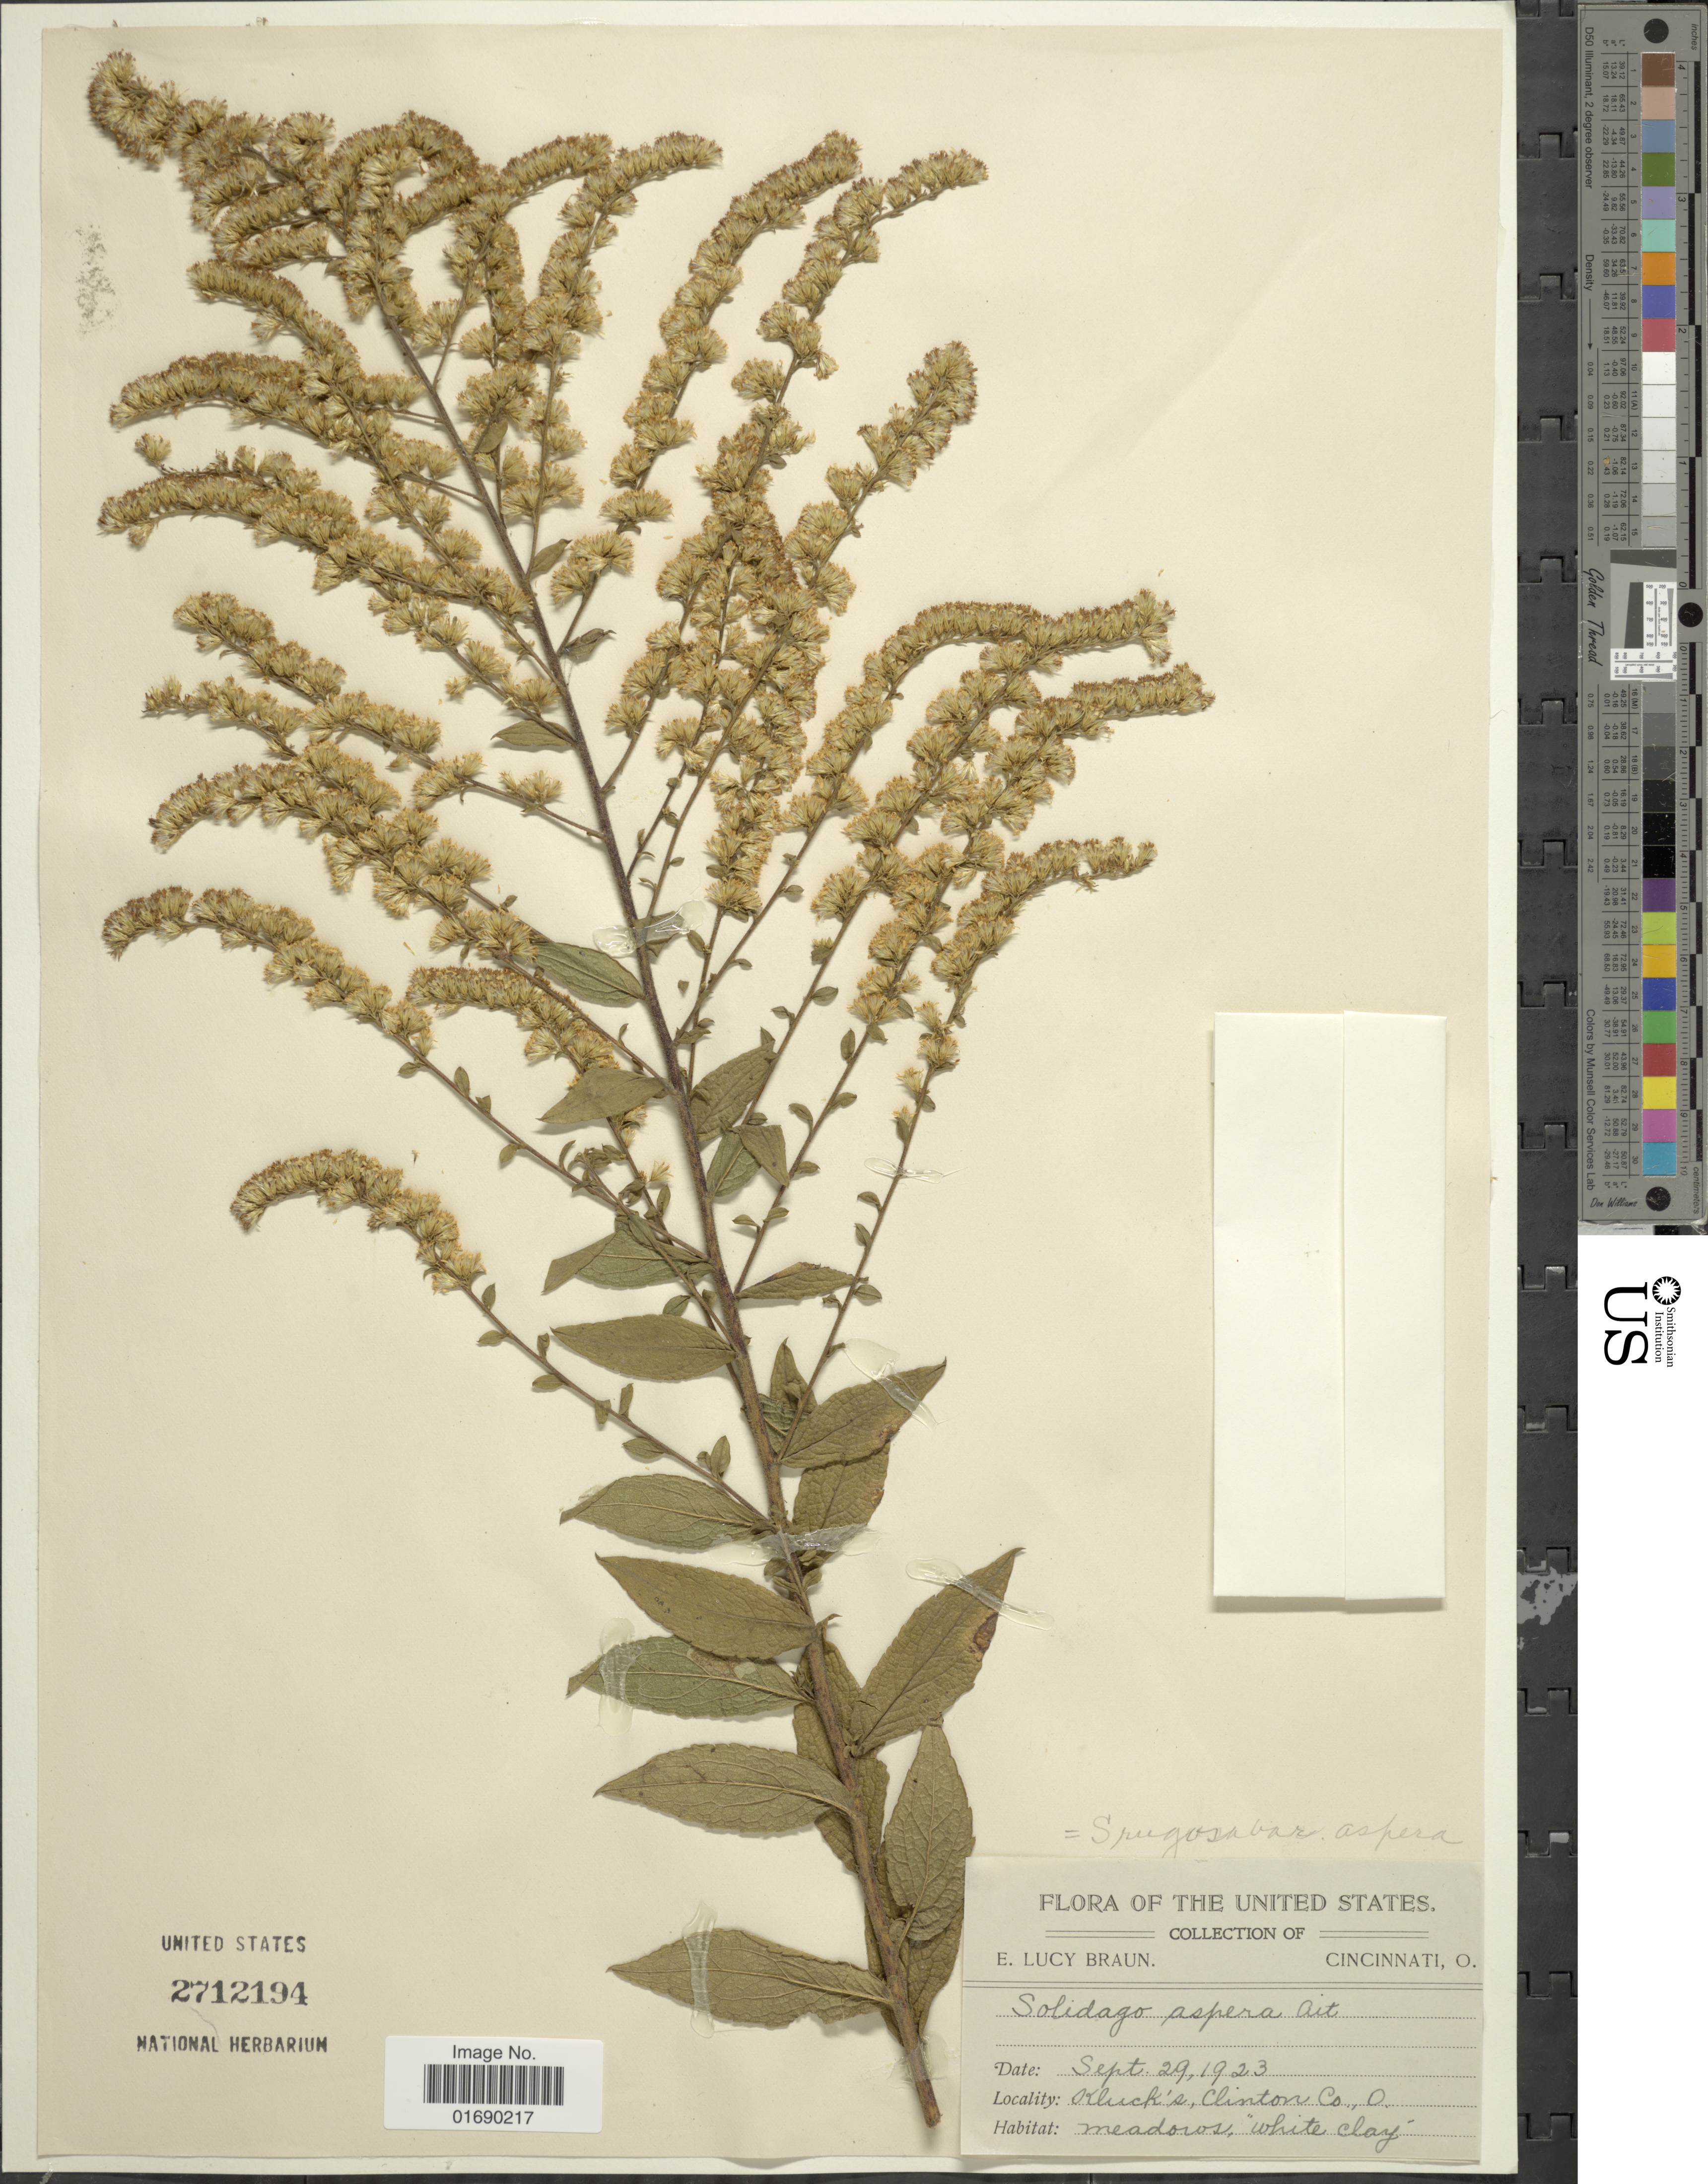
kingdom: Plantae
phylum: Tracheophyta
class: Magnoliopsida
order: Asterales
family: Asteraceae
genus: Solidago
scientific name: Solidago rugosa var. aspera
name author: (Aiton) Cronq.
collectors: E. L. Braun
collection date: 1923-09-29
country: United States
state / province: Ohio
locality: Kluck's, Clinton Co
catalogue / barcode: US 2712194